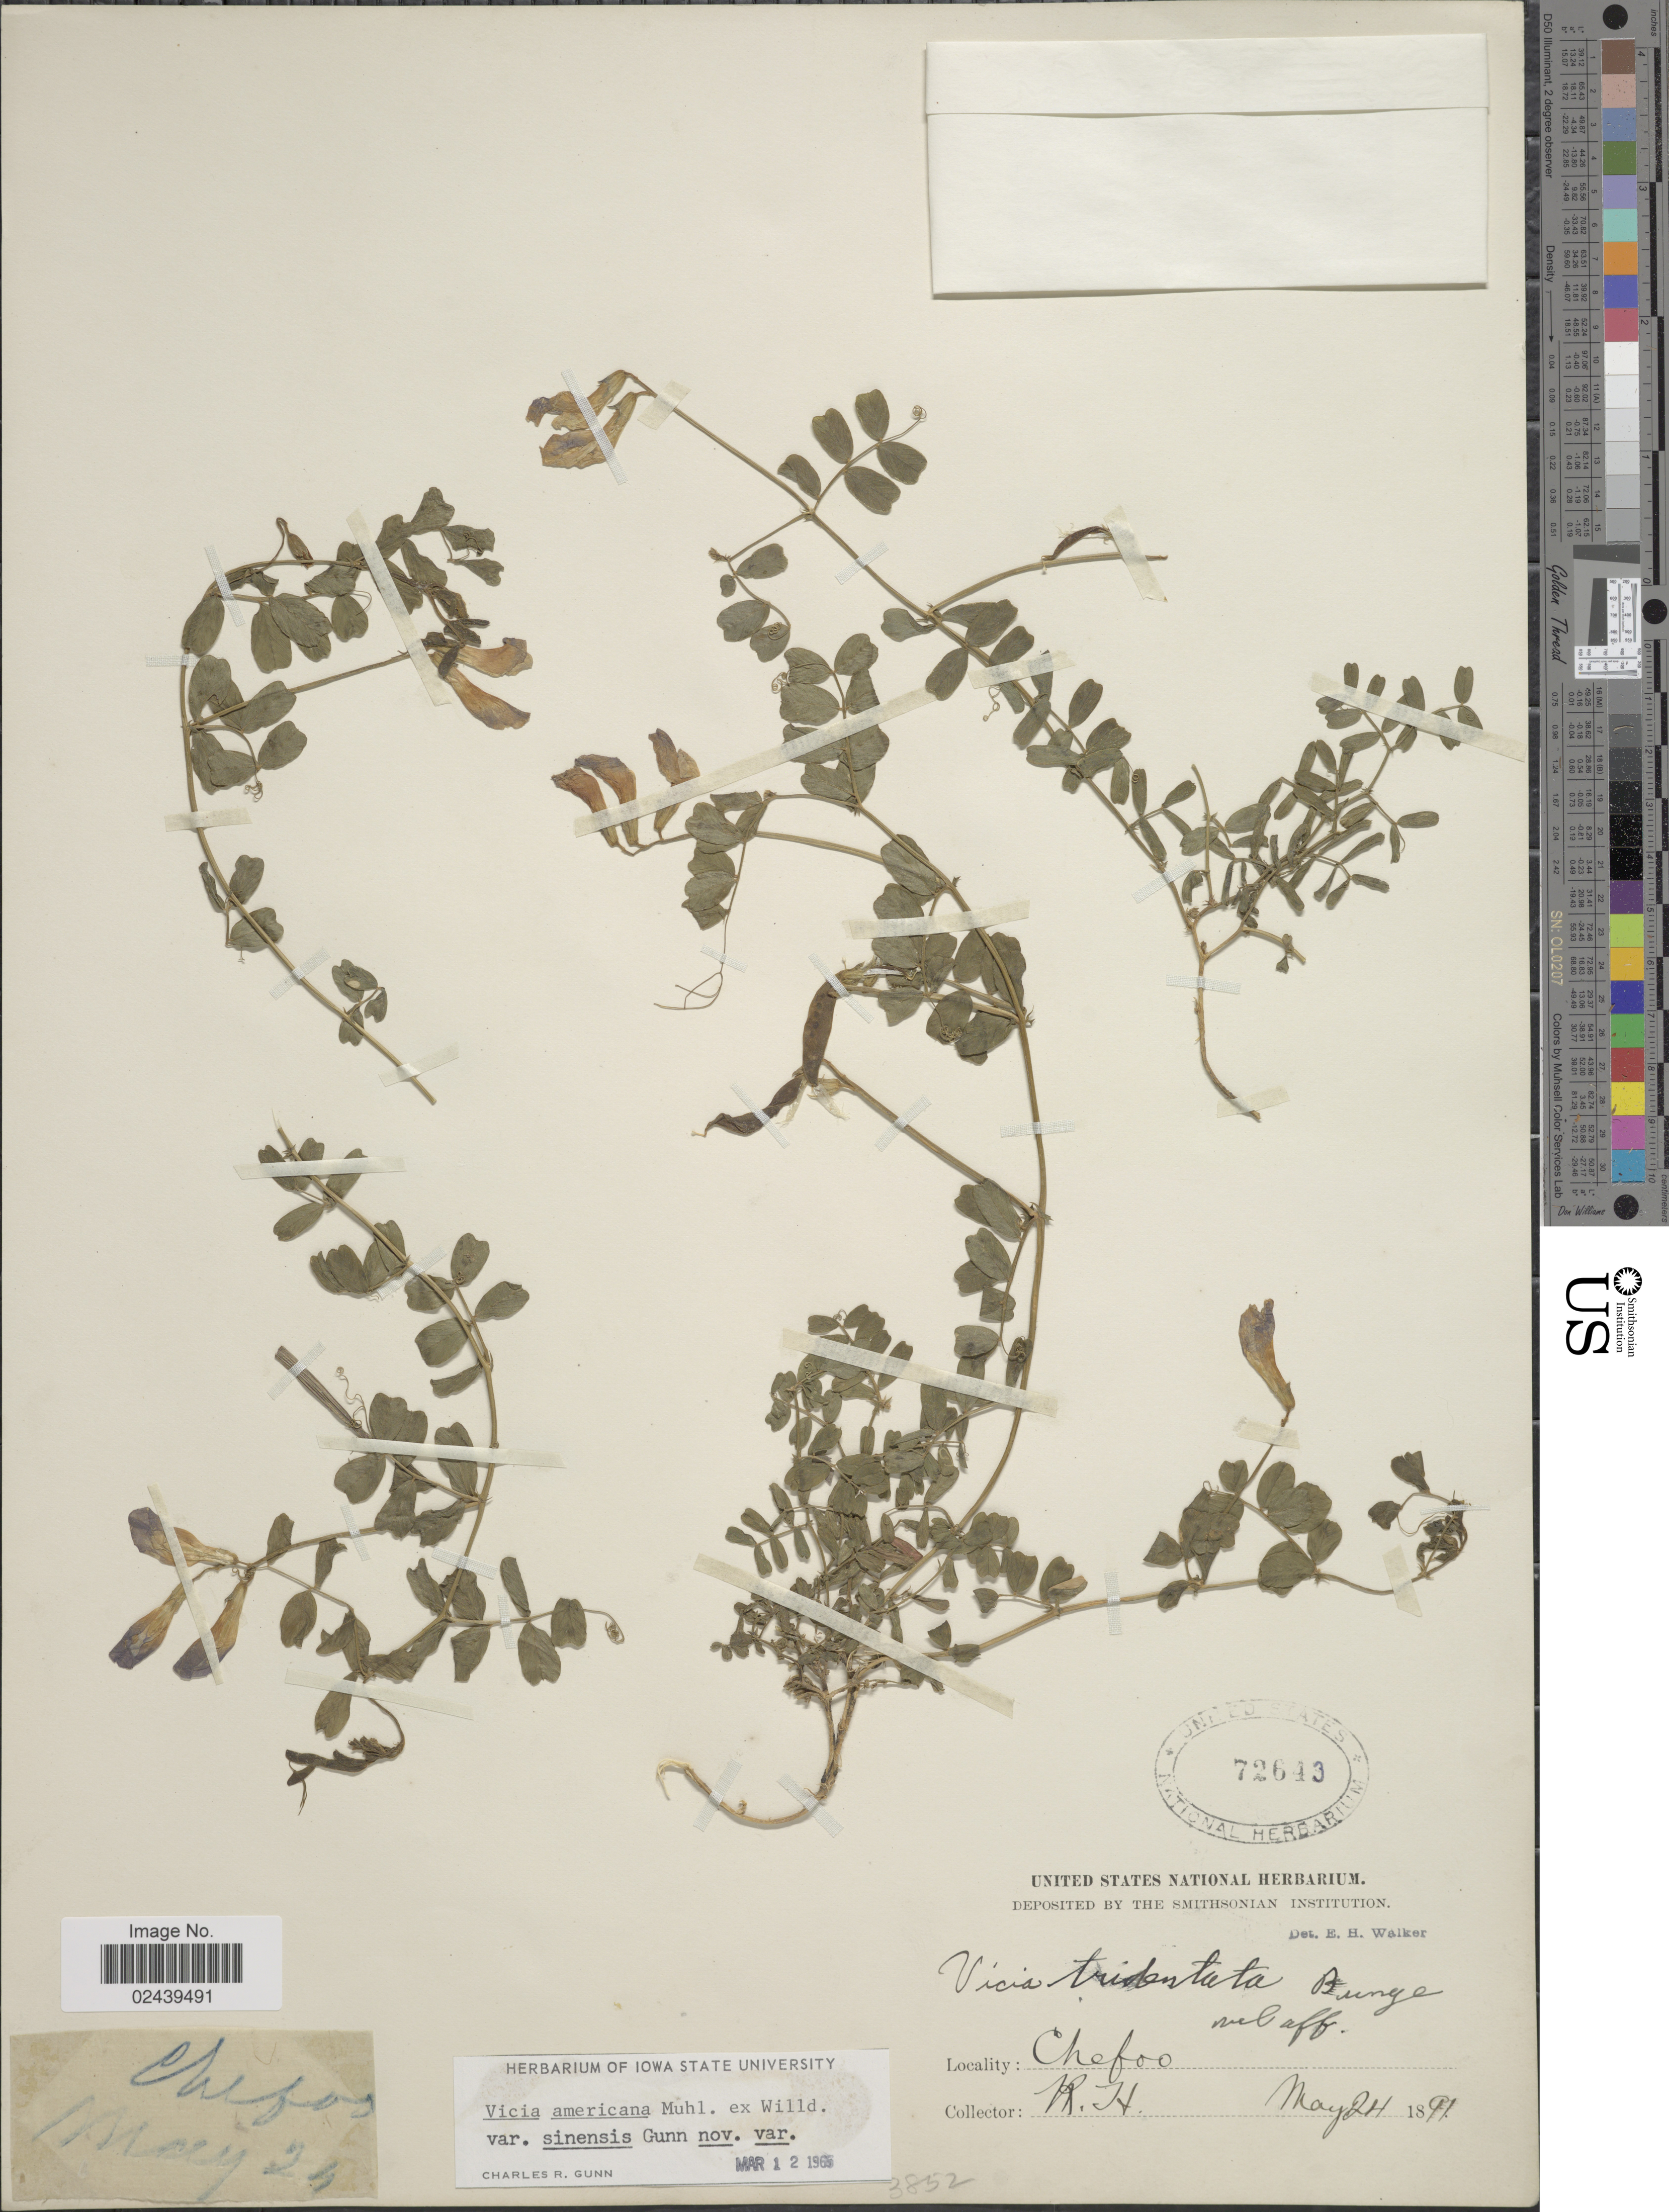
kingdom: Plantae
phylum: Tracheophyta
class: Magnoliopsida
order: Fabales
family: Fabaceae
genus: Vicia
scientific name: Vicia americana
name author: Muhl. ex Willd.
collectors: R.H.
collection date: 1891-05-24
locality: Chefoo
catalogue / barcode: US 72643